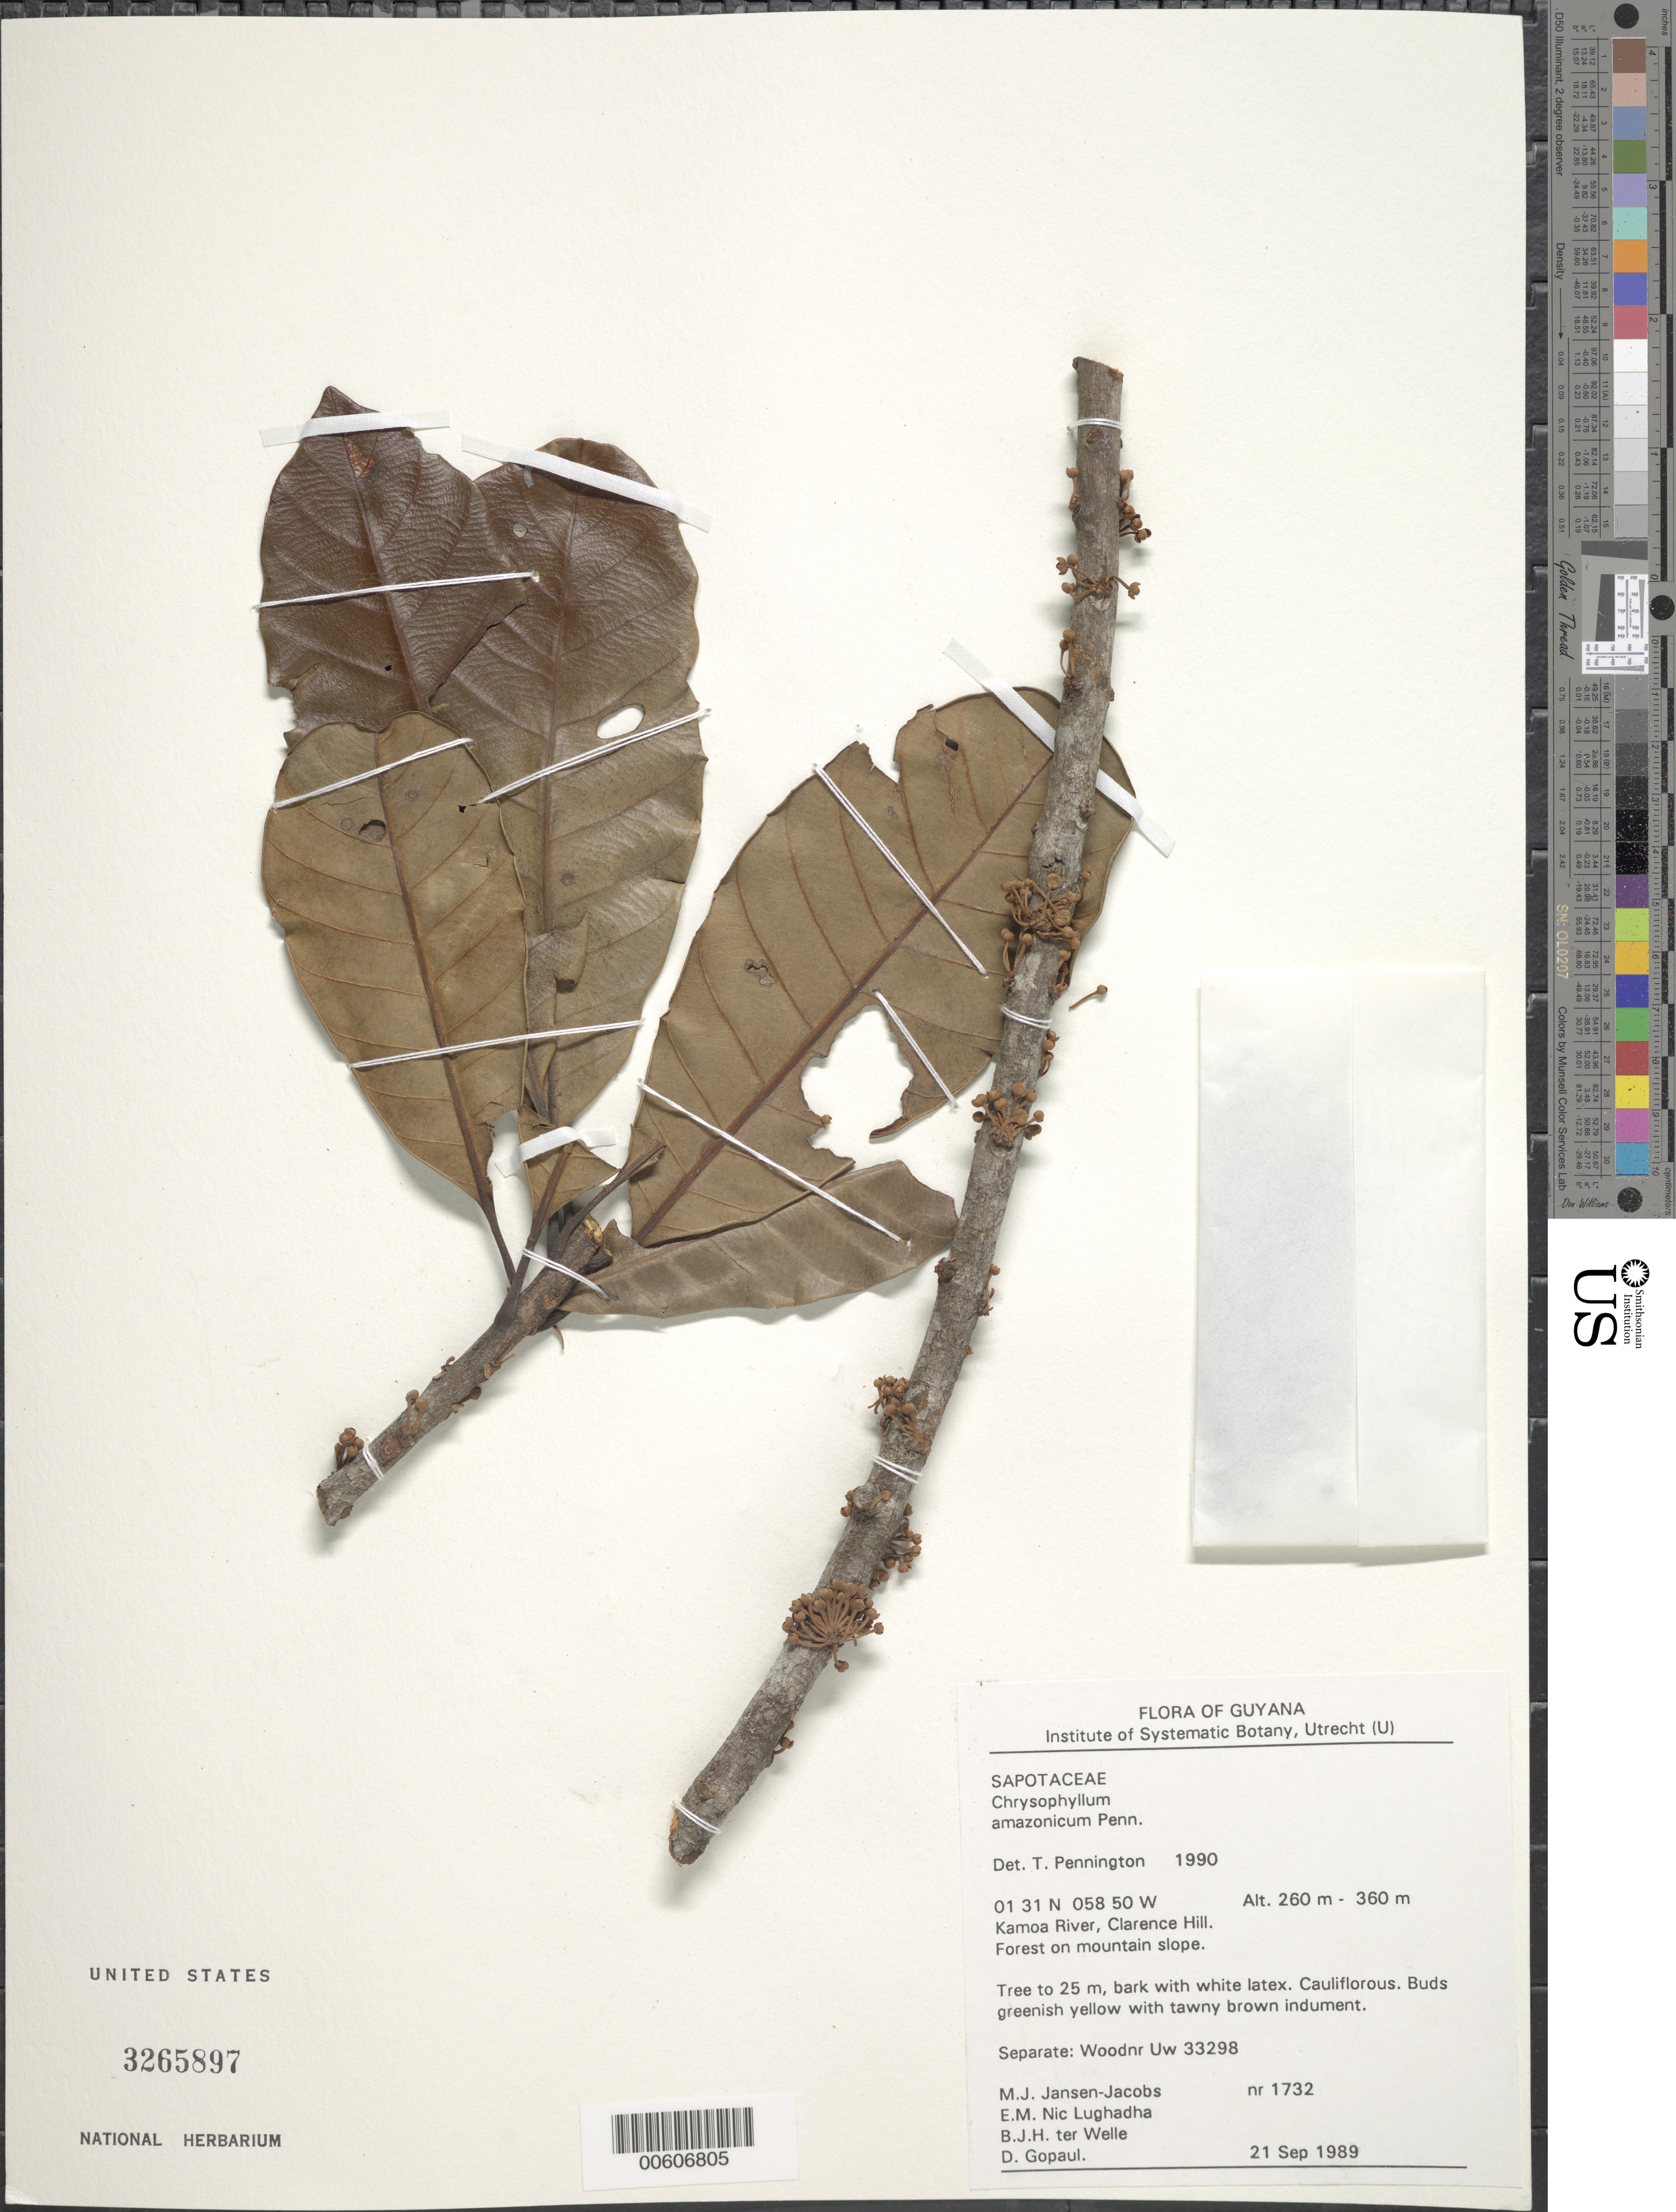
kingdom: Plantae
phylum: Tracheophyta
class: Magnoliopsida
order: Ericales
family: Sapotaceae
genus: Chrysophyllum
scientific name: Chrysophyllum amazonicum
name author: T.D. Penn.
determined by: Pennington, T. D., (K)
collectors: M. J. Jansen-Jacobs, E. Nic Lughadha, B. Welle & D. Gopaul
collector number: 1732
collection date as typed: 21-Sep-89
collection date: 1989-09-21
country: Guyana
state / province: U. Takutu-U. Essequibo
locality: Clarence Hill, Kamoa River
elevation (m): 260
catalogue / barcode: US 3265897